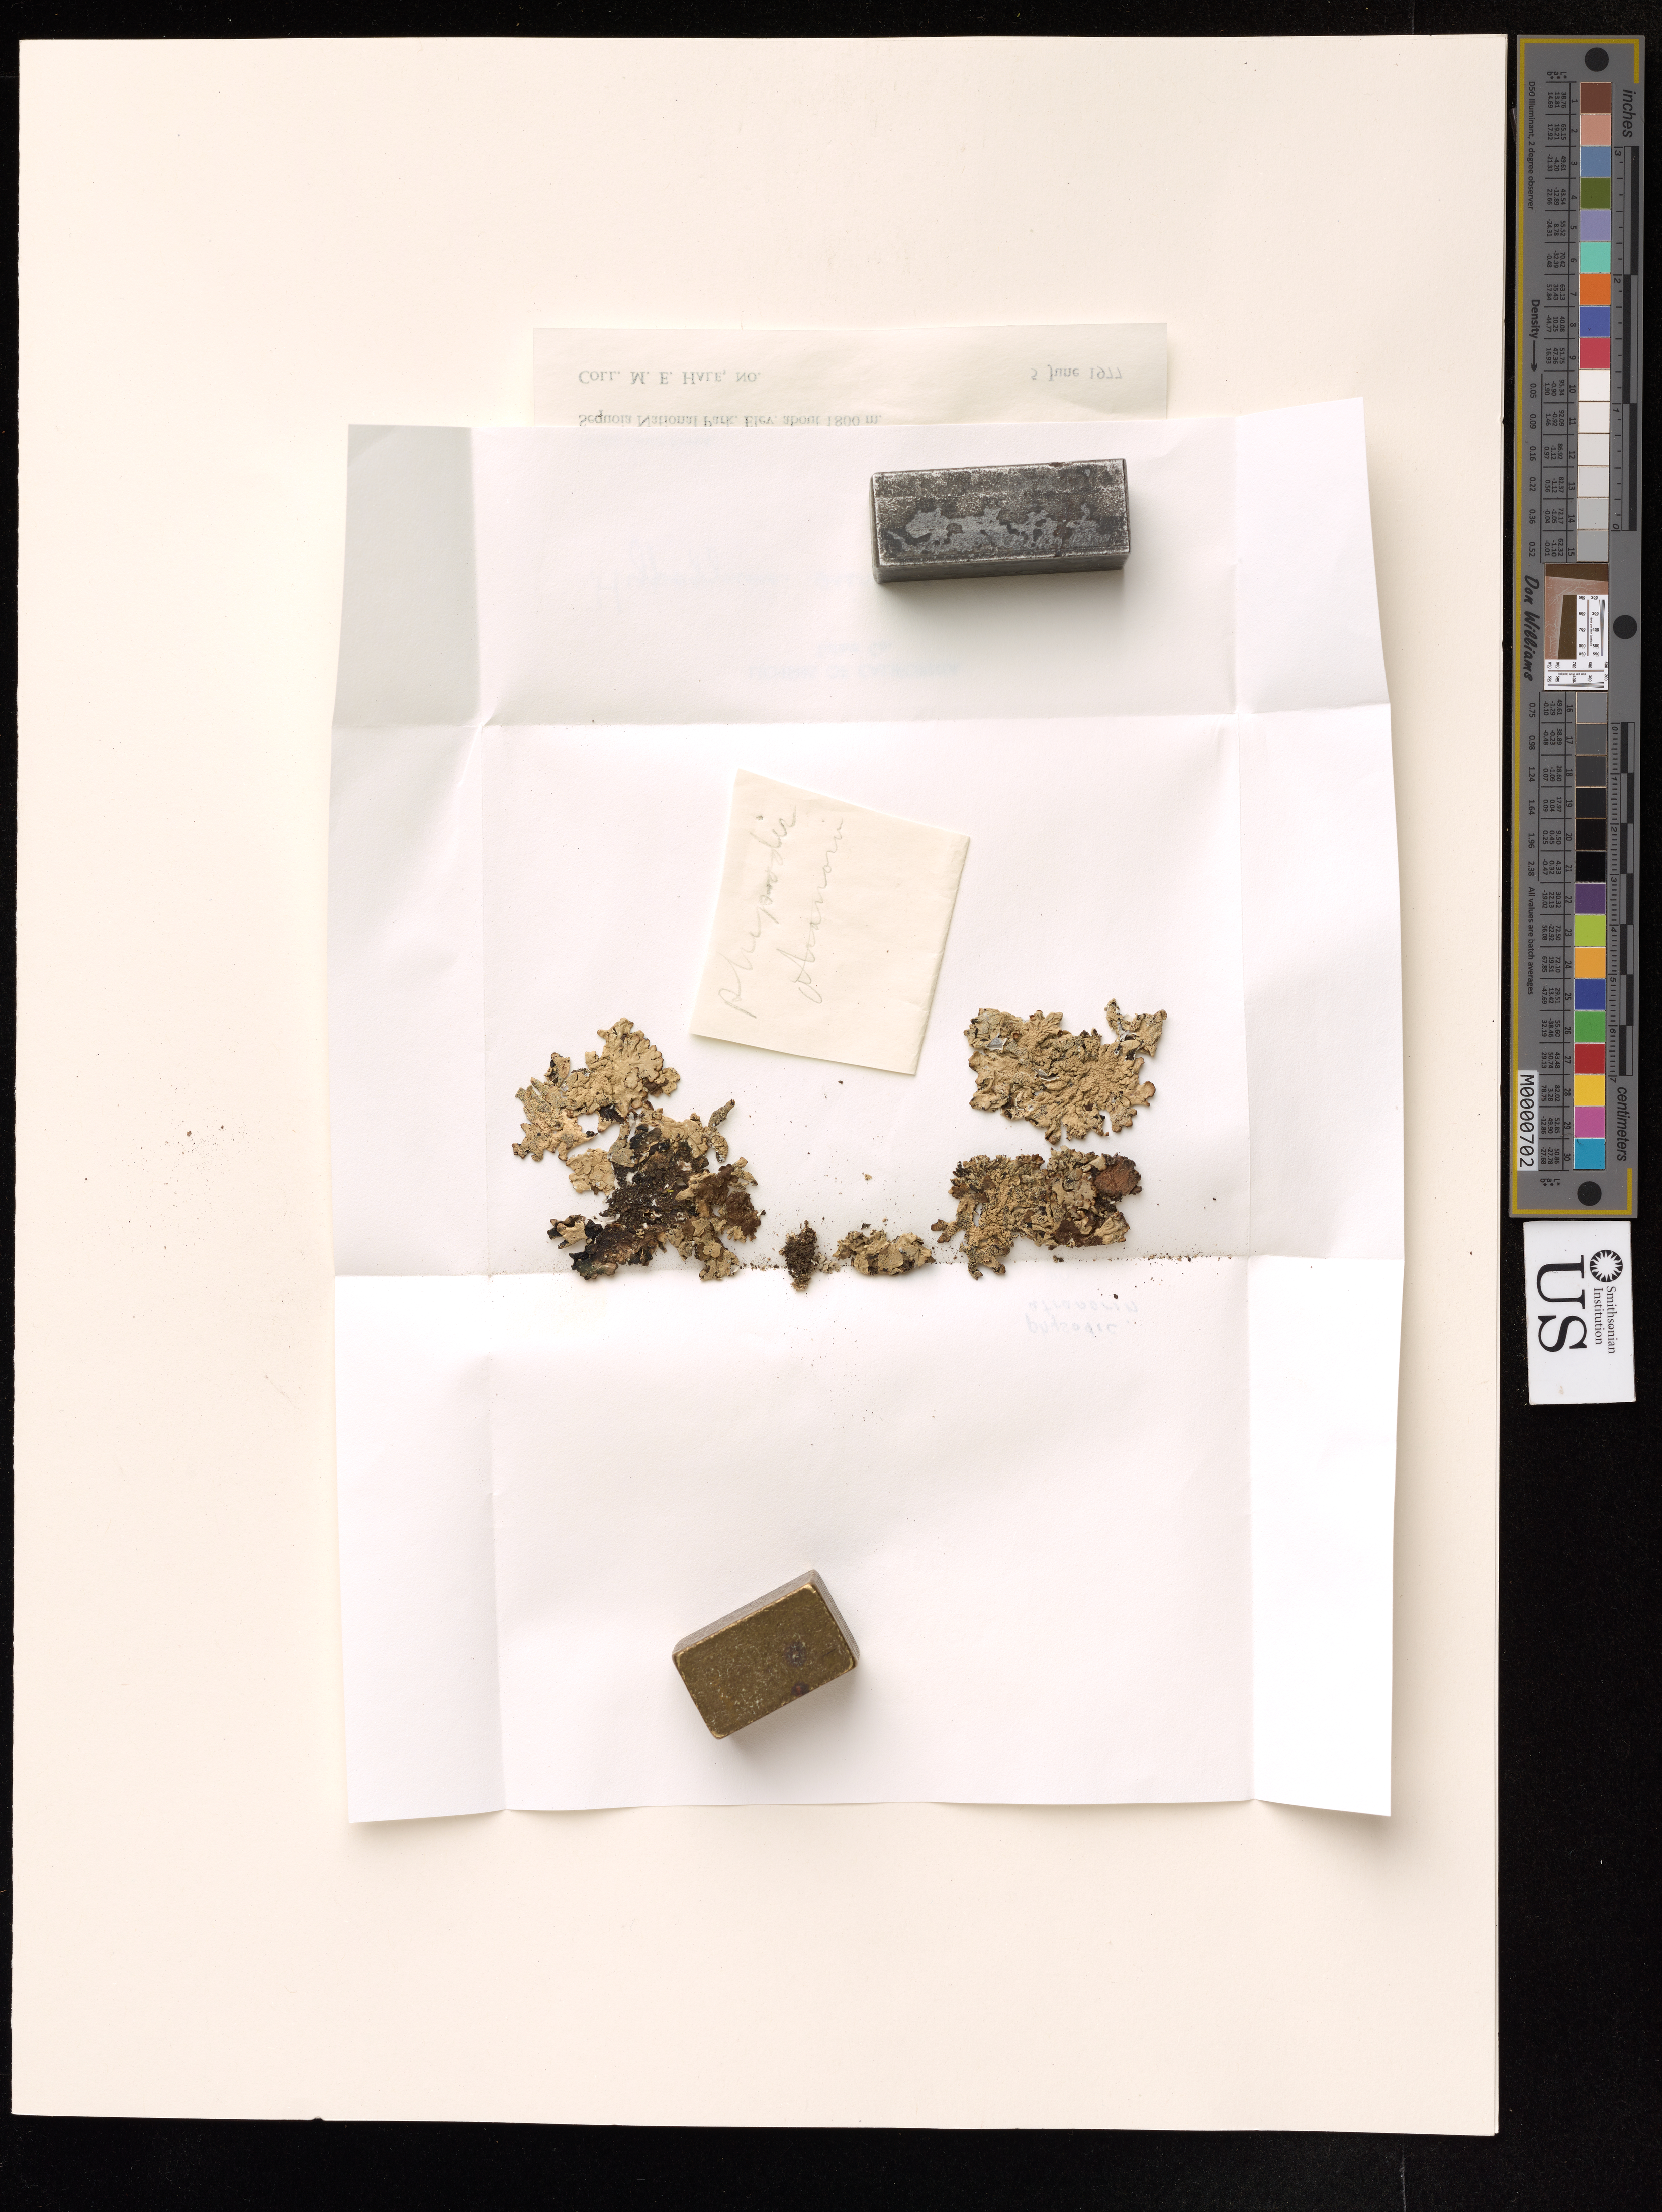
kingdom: Fungi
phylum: Ascomycota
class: Lecanoromycetes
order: Lecanorales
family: Parmeliaceae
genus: Hypogymnia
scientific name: Hypogymnia sierrae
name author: L.H. Pike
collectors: M. Hale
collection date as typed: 05 Jun 1977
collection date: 1977-06-05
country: United States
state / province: California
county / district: Tulare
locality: Sequoia nat. park.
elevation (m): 0